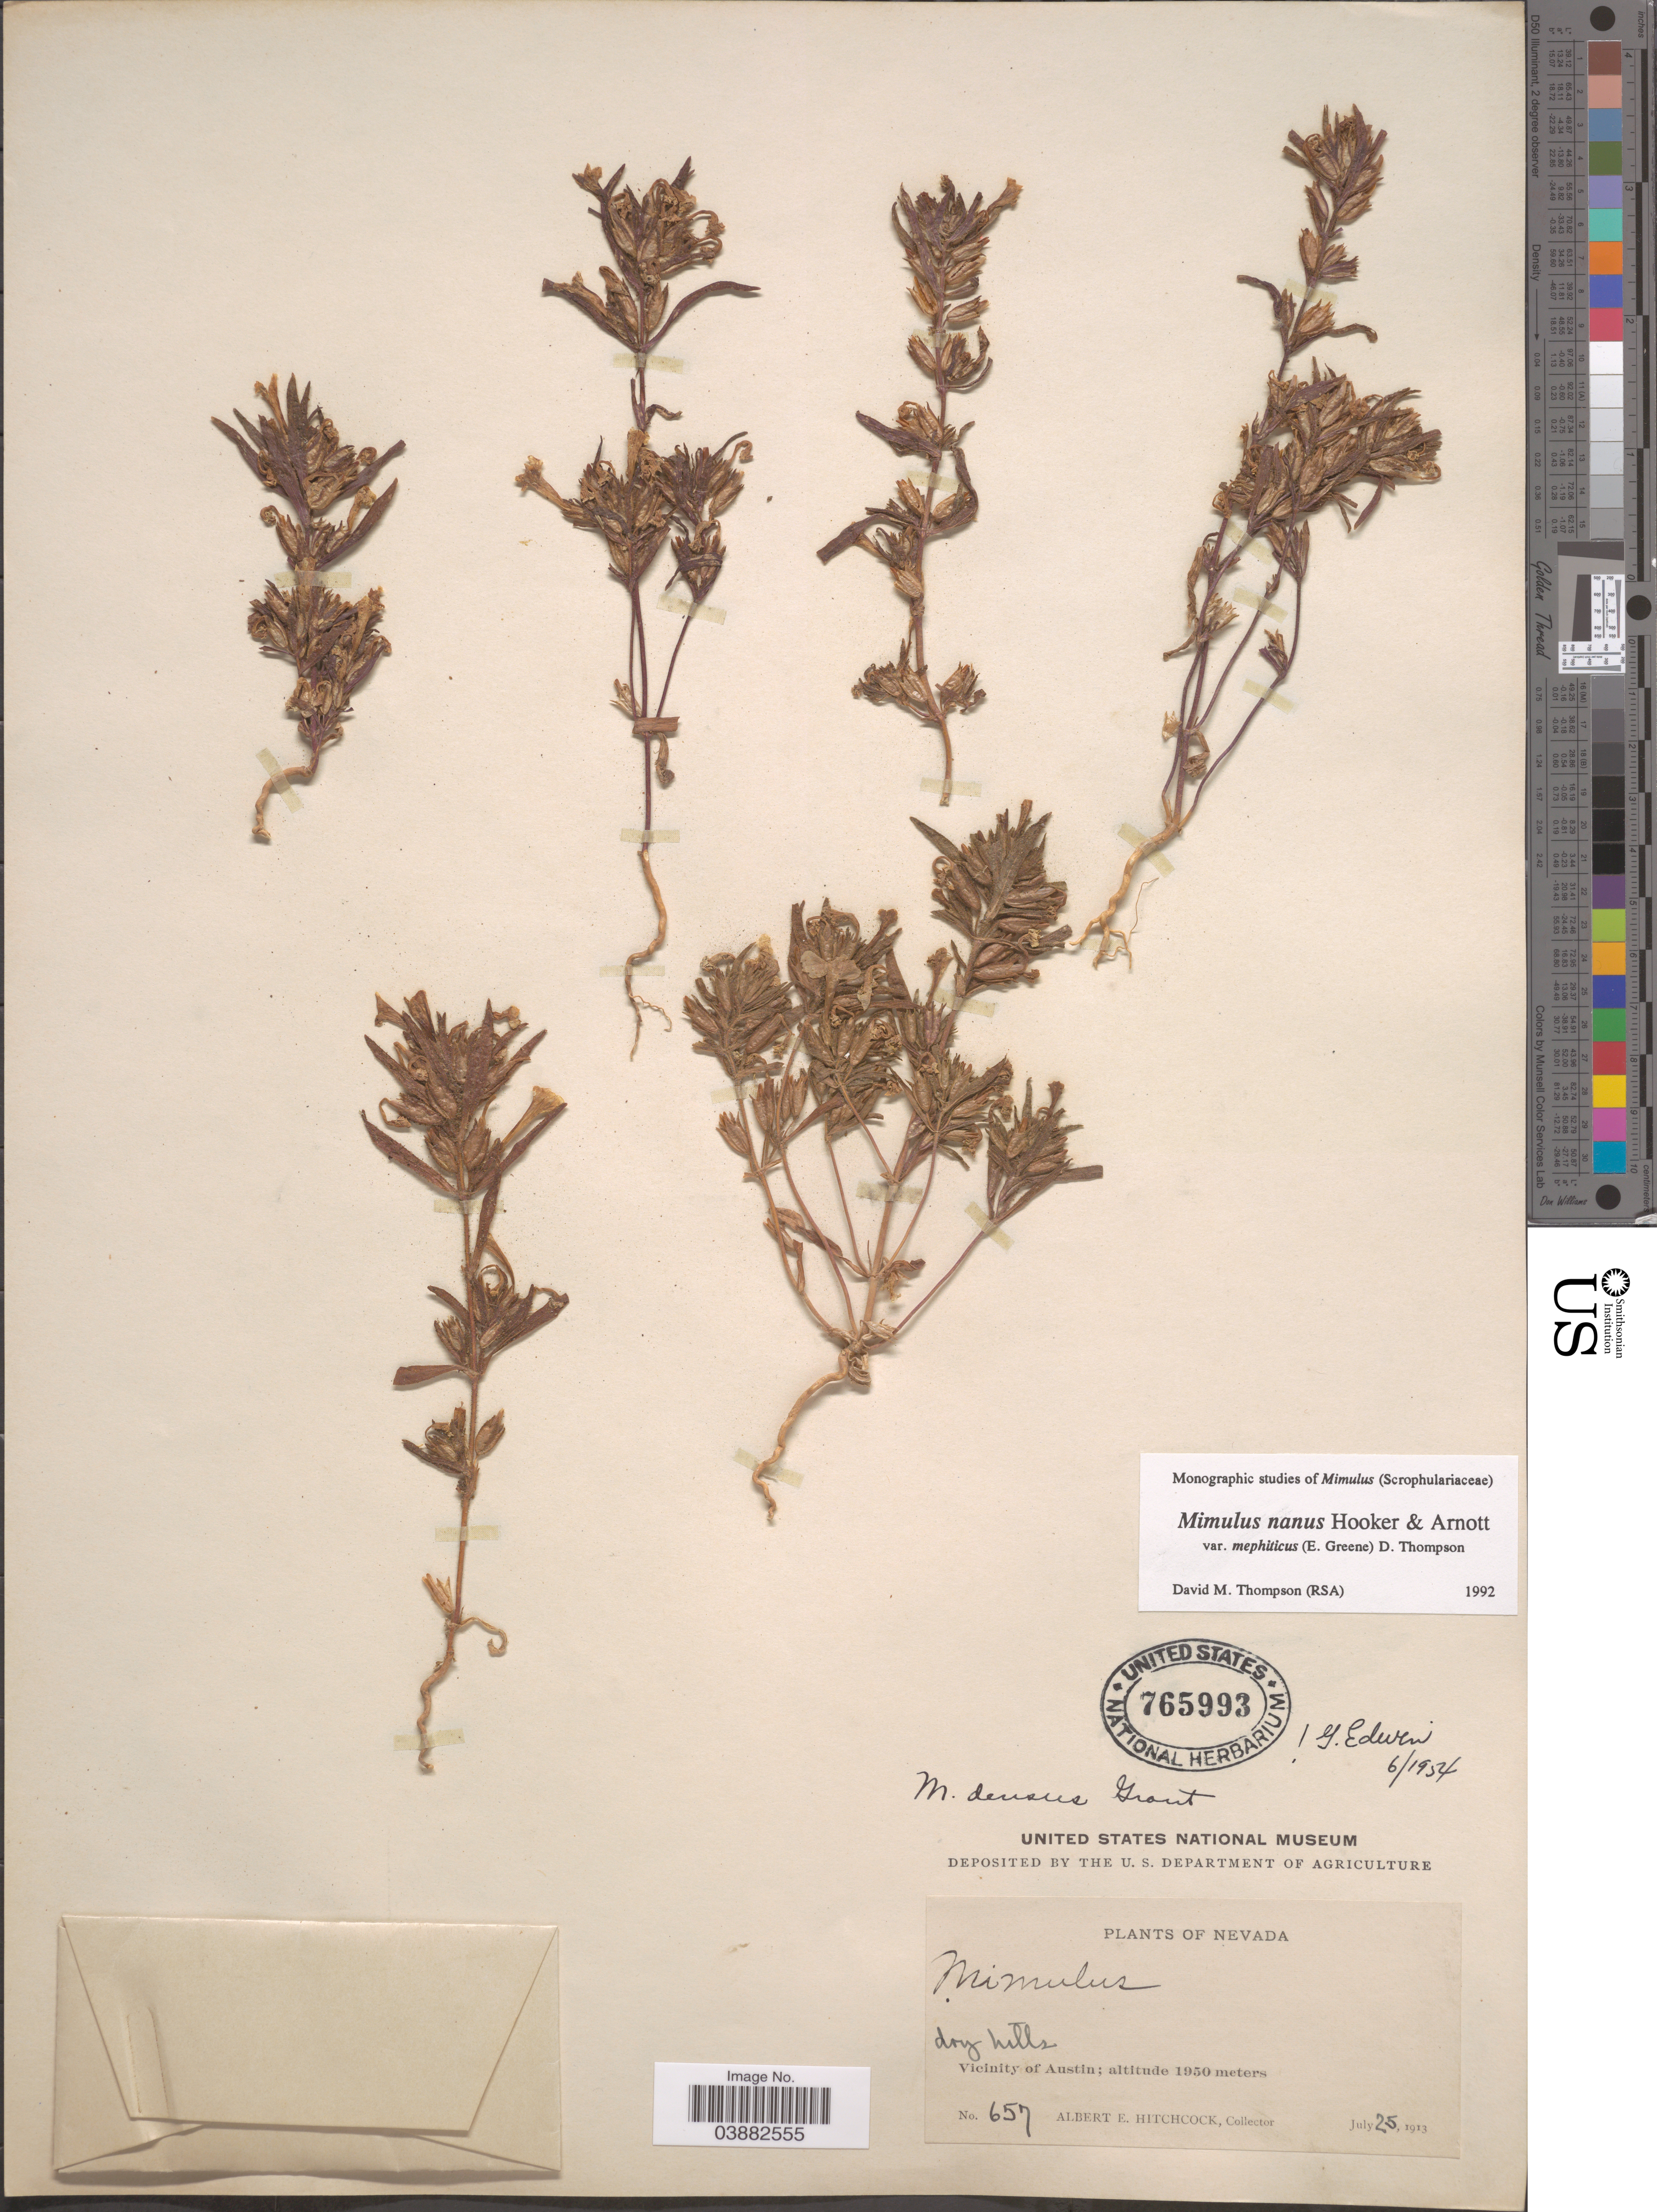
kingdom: Plantae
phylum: Tracheophyta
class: Magnoliopsida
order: Lamiales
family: Phrymaceae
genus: Mimulus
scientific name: Mimulus nanus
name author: Hook. & Arn.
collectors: A. Hitchcock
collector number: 657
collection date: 1913-07-25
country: United States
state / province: Nevada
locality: Vicinity of Austin.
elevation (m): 1950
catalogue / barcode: US 765993